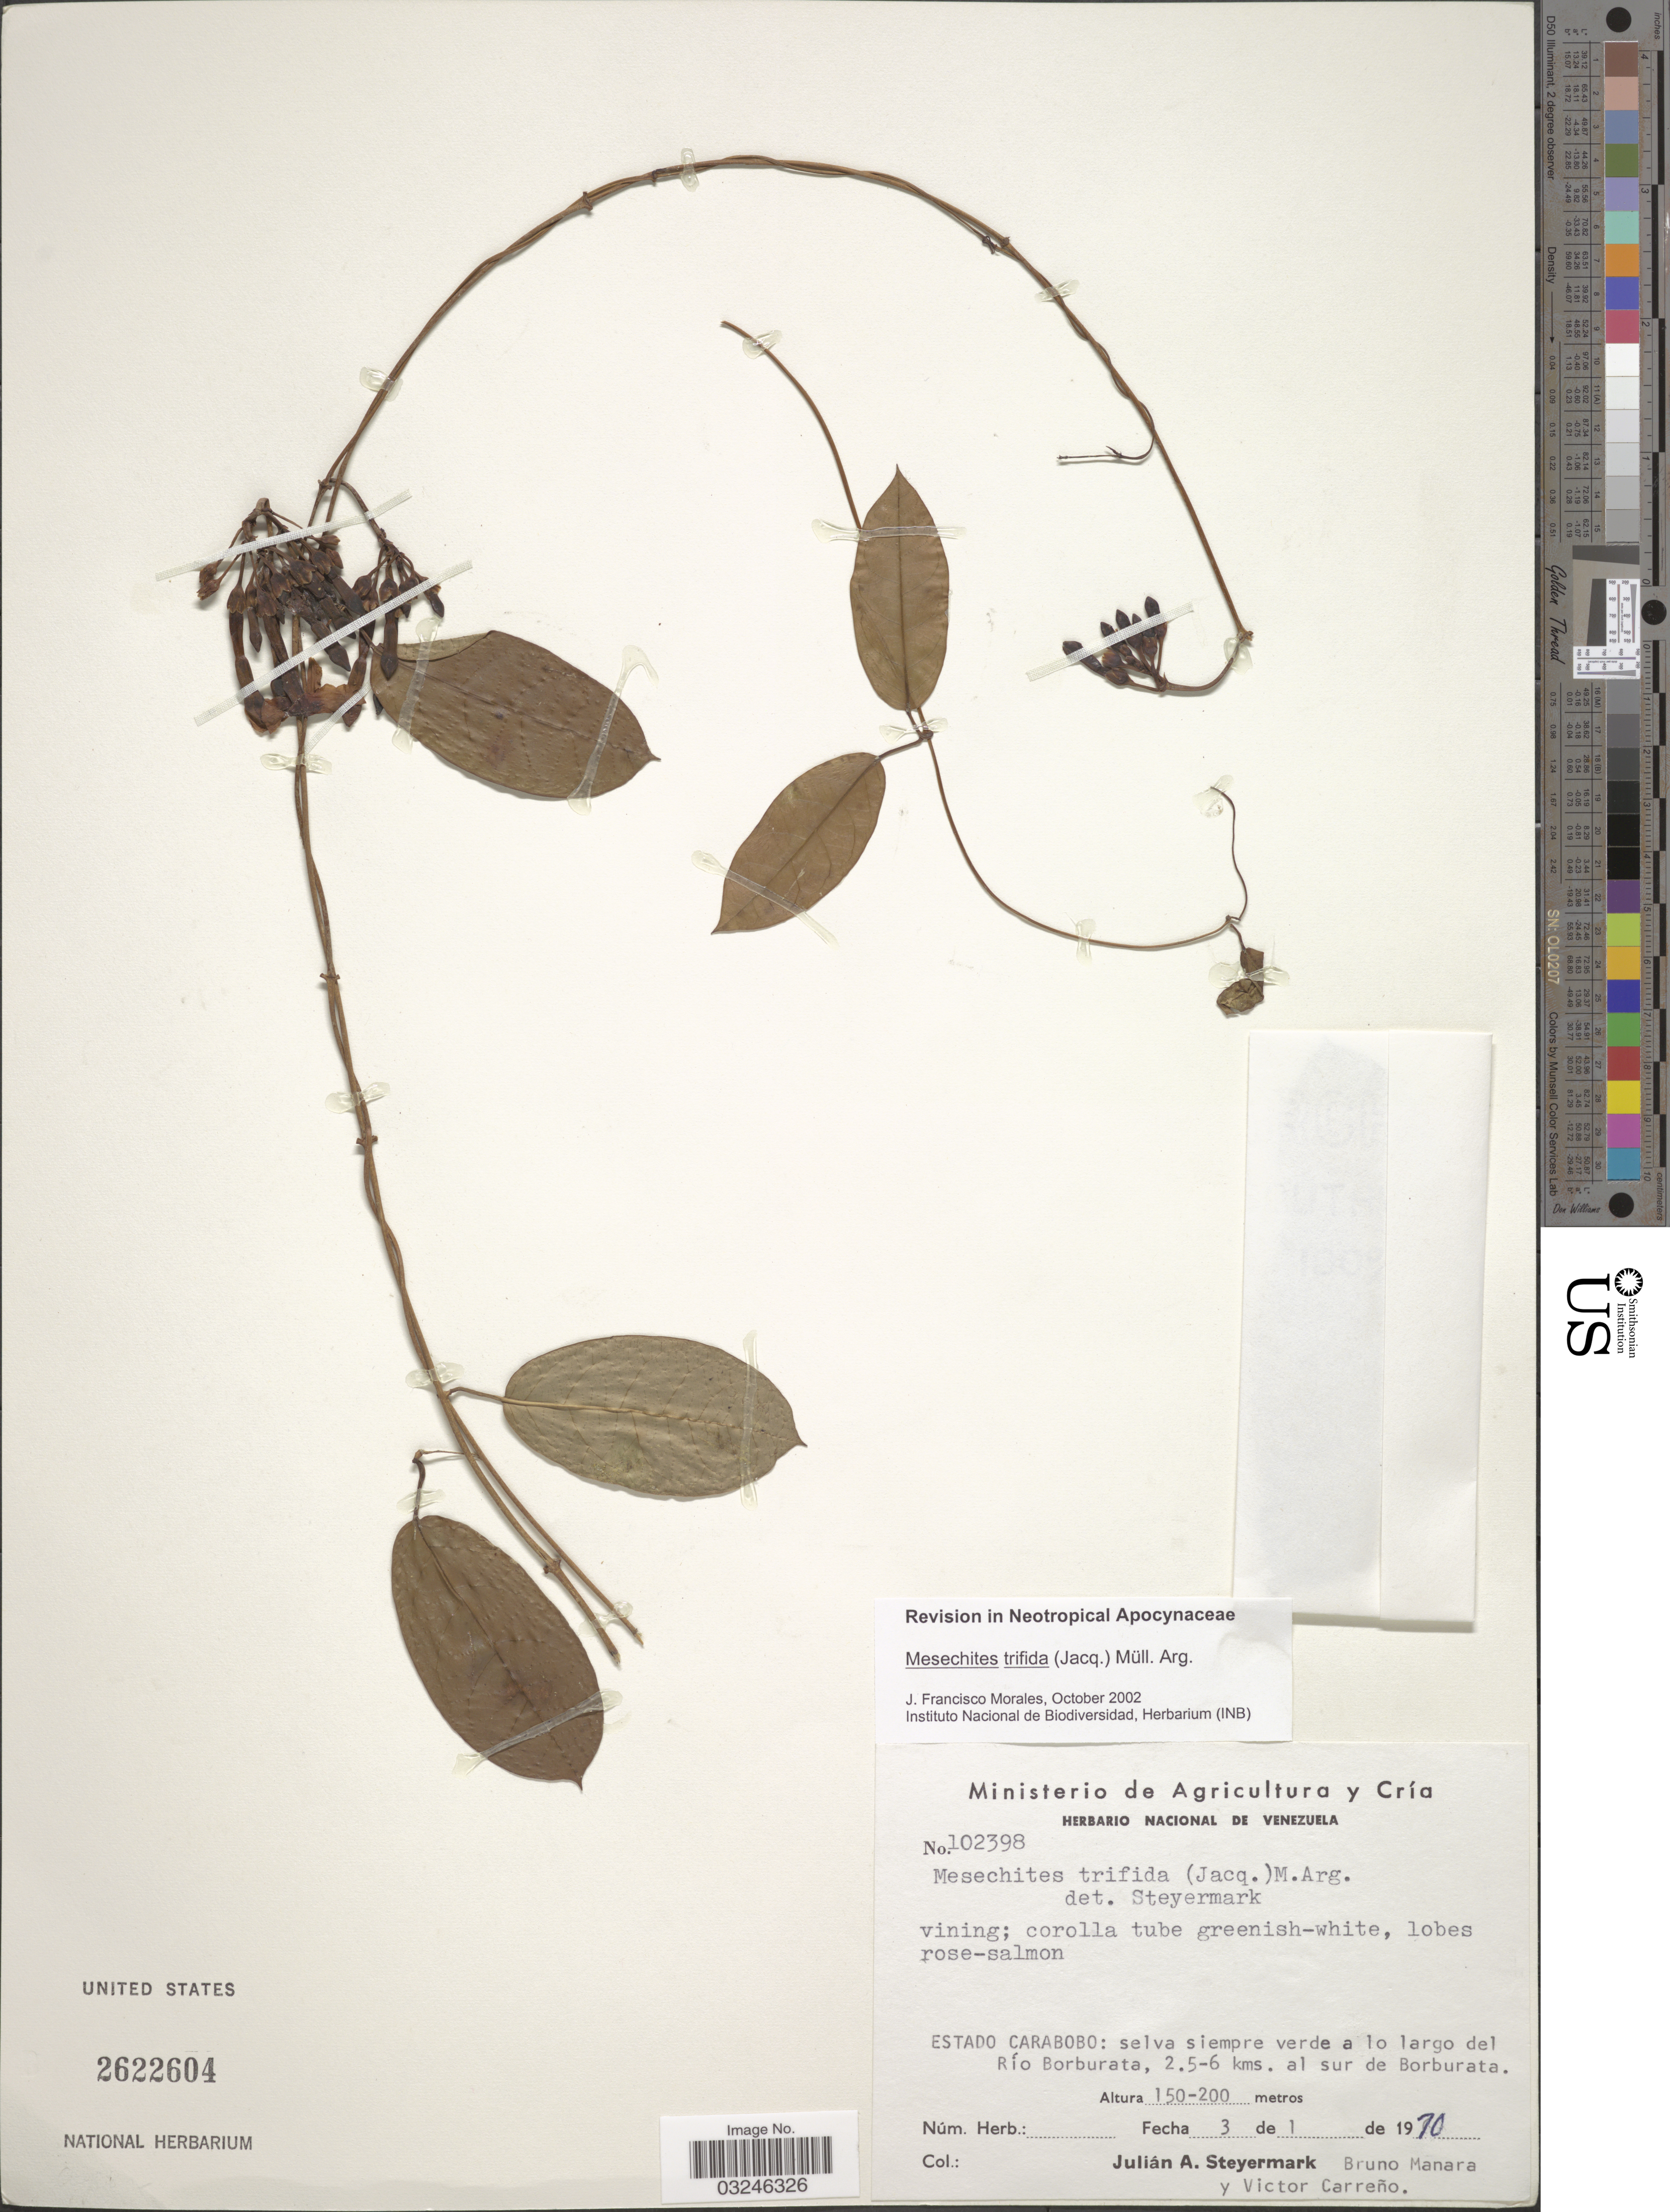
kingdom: Plantae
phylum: Tracheophyta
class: Magnoliopsida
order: Gentianales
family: Apocynaceae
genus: Mesechites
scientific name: Mesechites trifidus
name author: (Jacq.) Müll. Arg.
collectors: J. Steyermark, B. Manara & V. Carreño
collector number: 102398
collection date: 1970-01-03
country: Venezuela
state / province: Carabobo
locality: Selva siempre verde a lo largo del Río Borburata, 2.5-6 kms. al sur de Borburata.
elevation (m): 150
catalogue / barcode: US 2622604